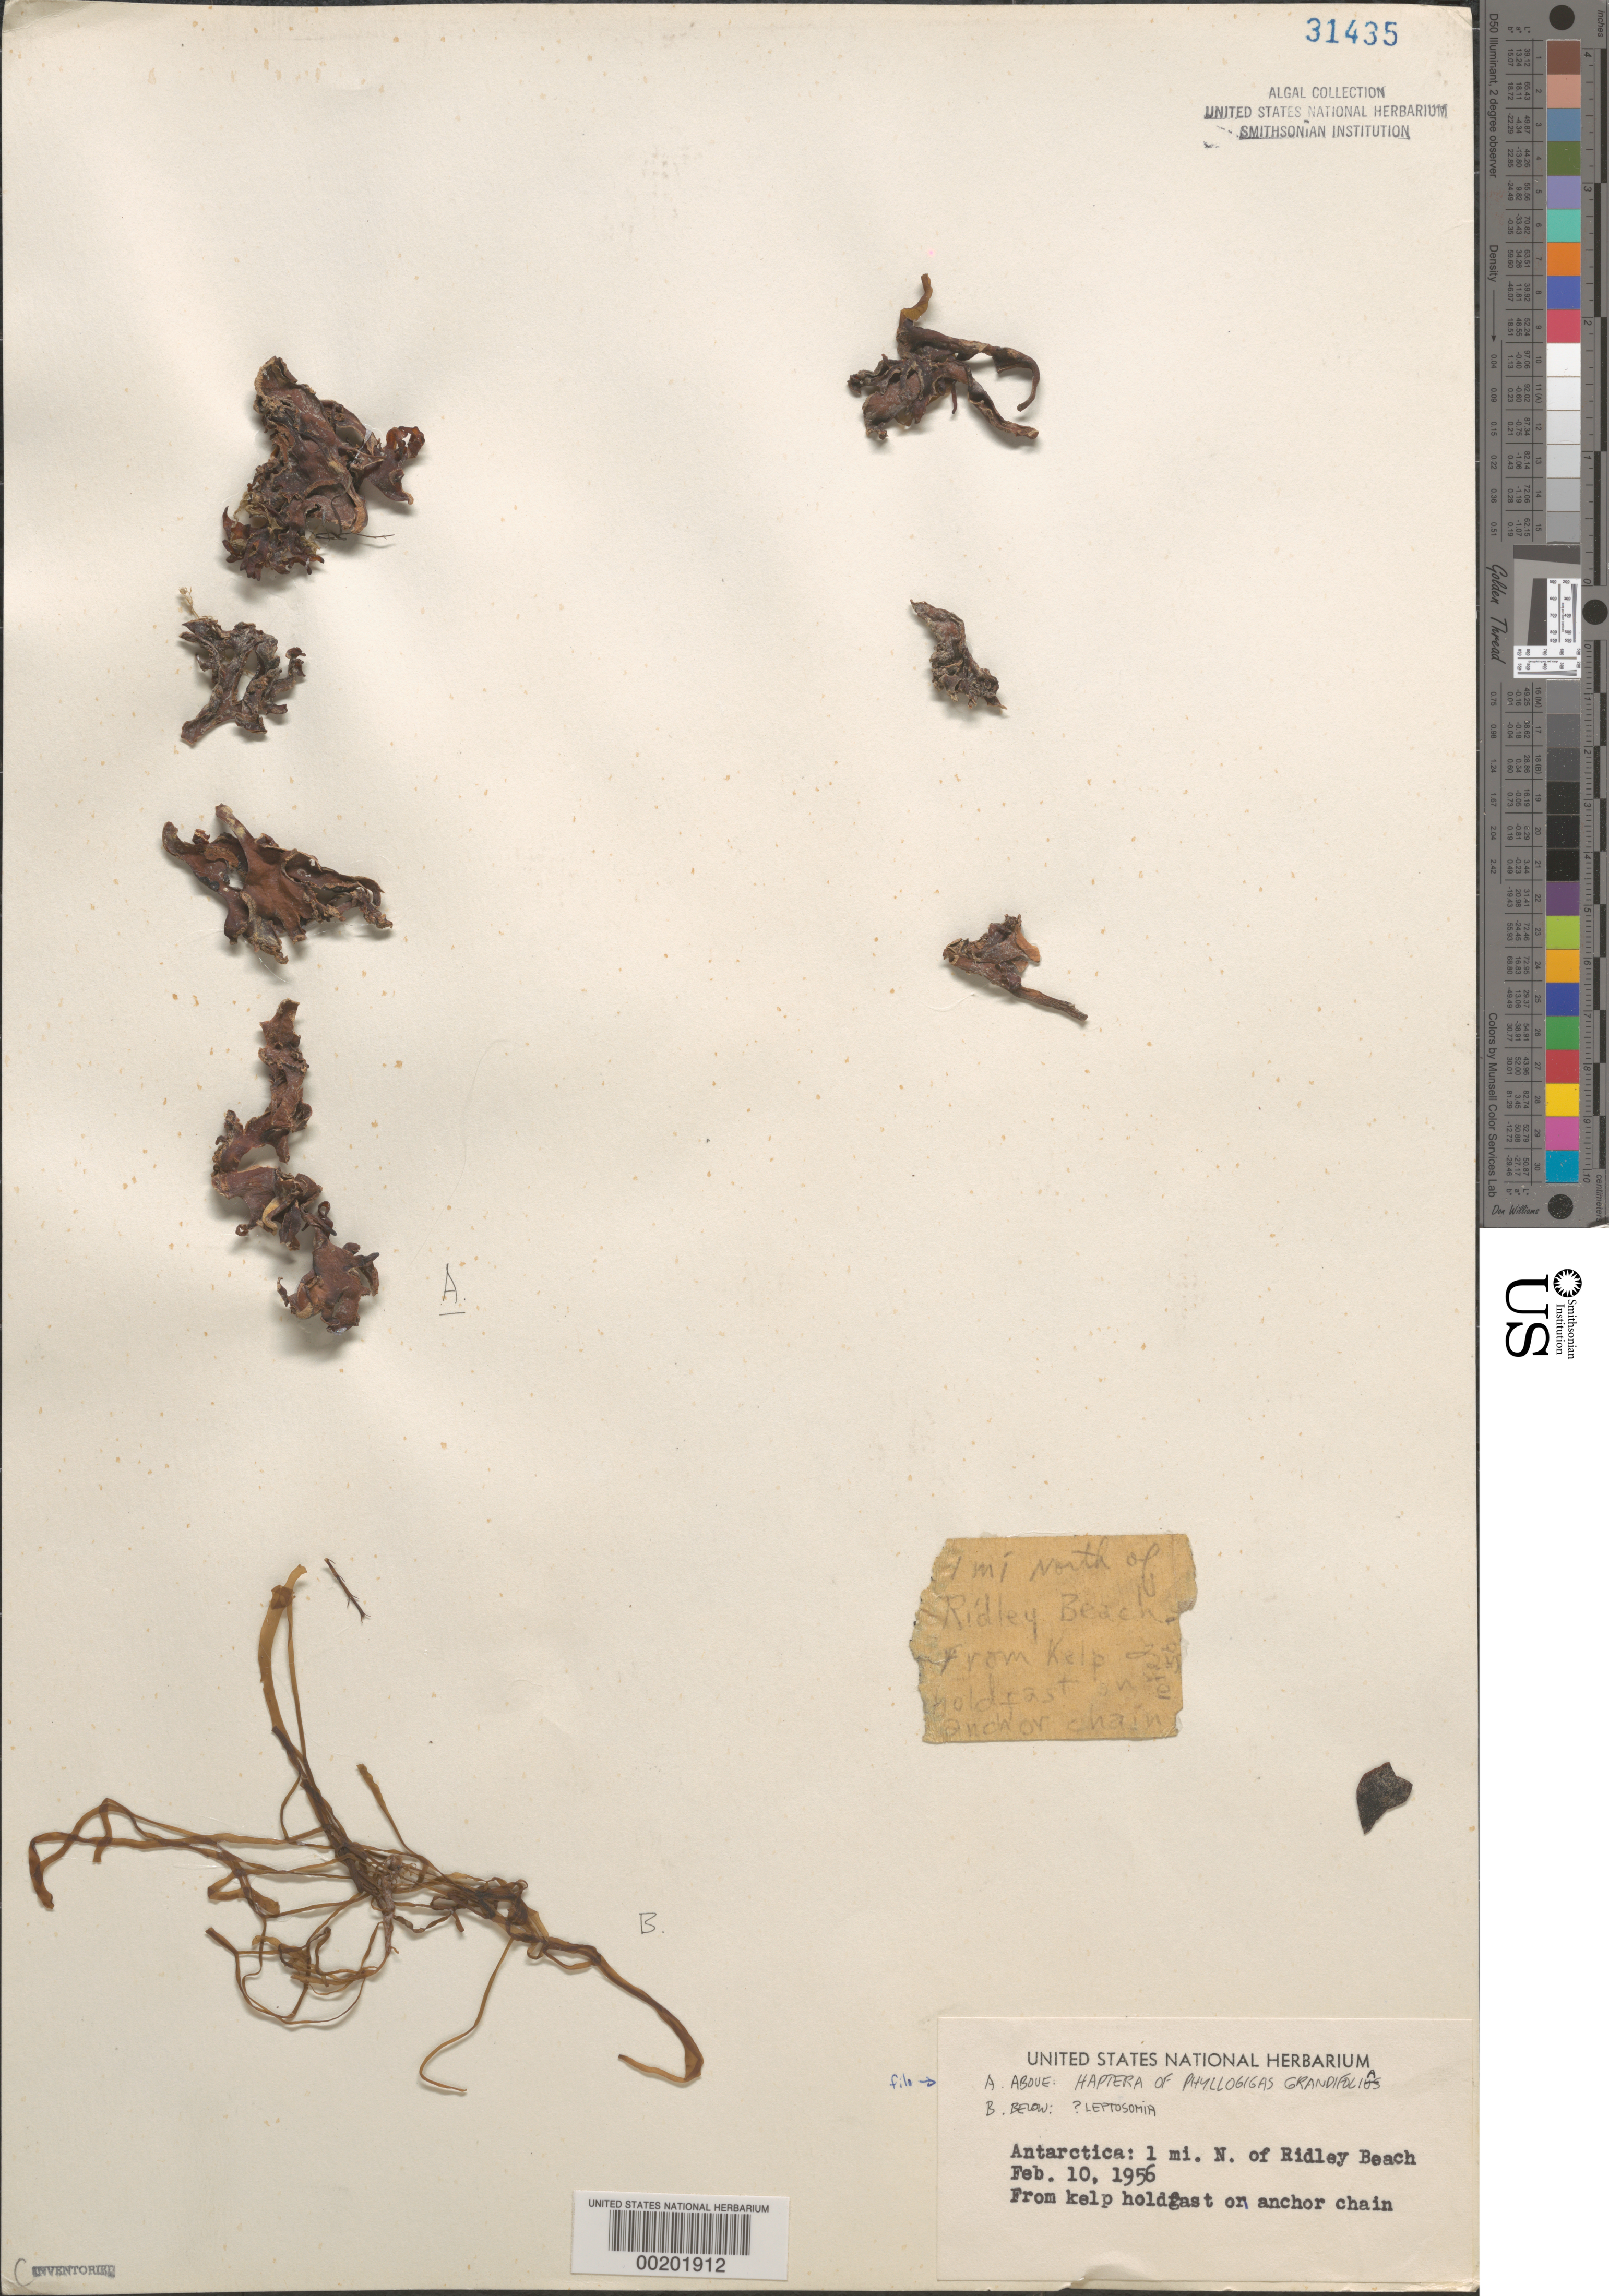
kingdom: Chromista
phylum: Ochrophyta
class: Phaeophyceae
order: Desmarestiales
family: Desmarestiaceae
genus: Himantothallus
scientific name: Himantothallus grandifolius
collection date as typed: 10 Feb 1956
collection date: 1956-02-10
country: Antarctica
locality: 1 mile north of Ridley Beach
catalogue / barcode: US 31435